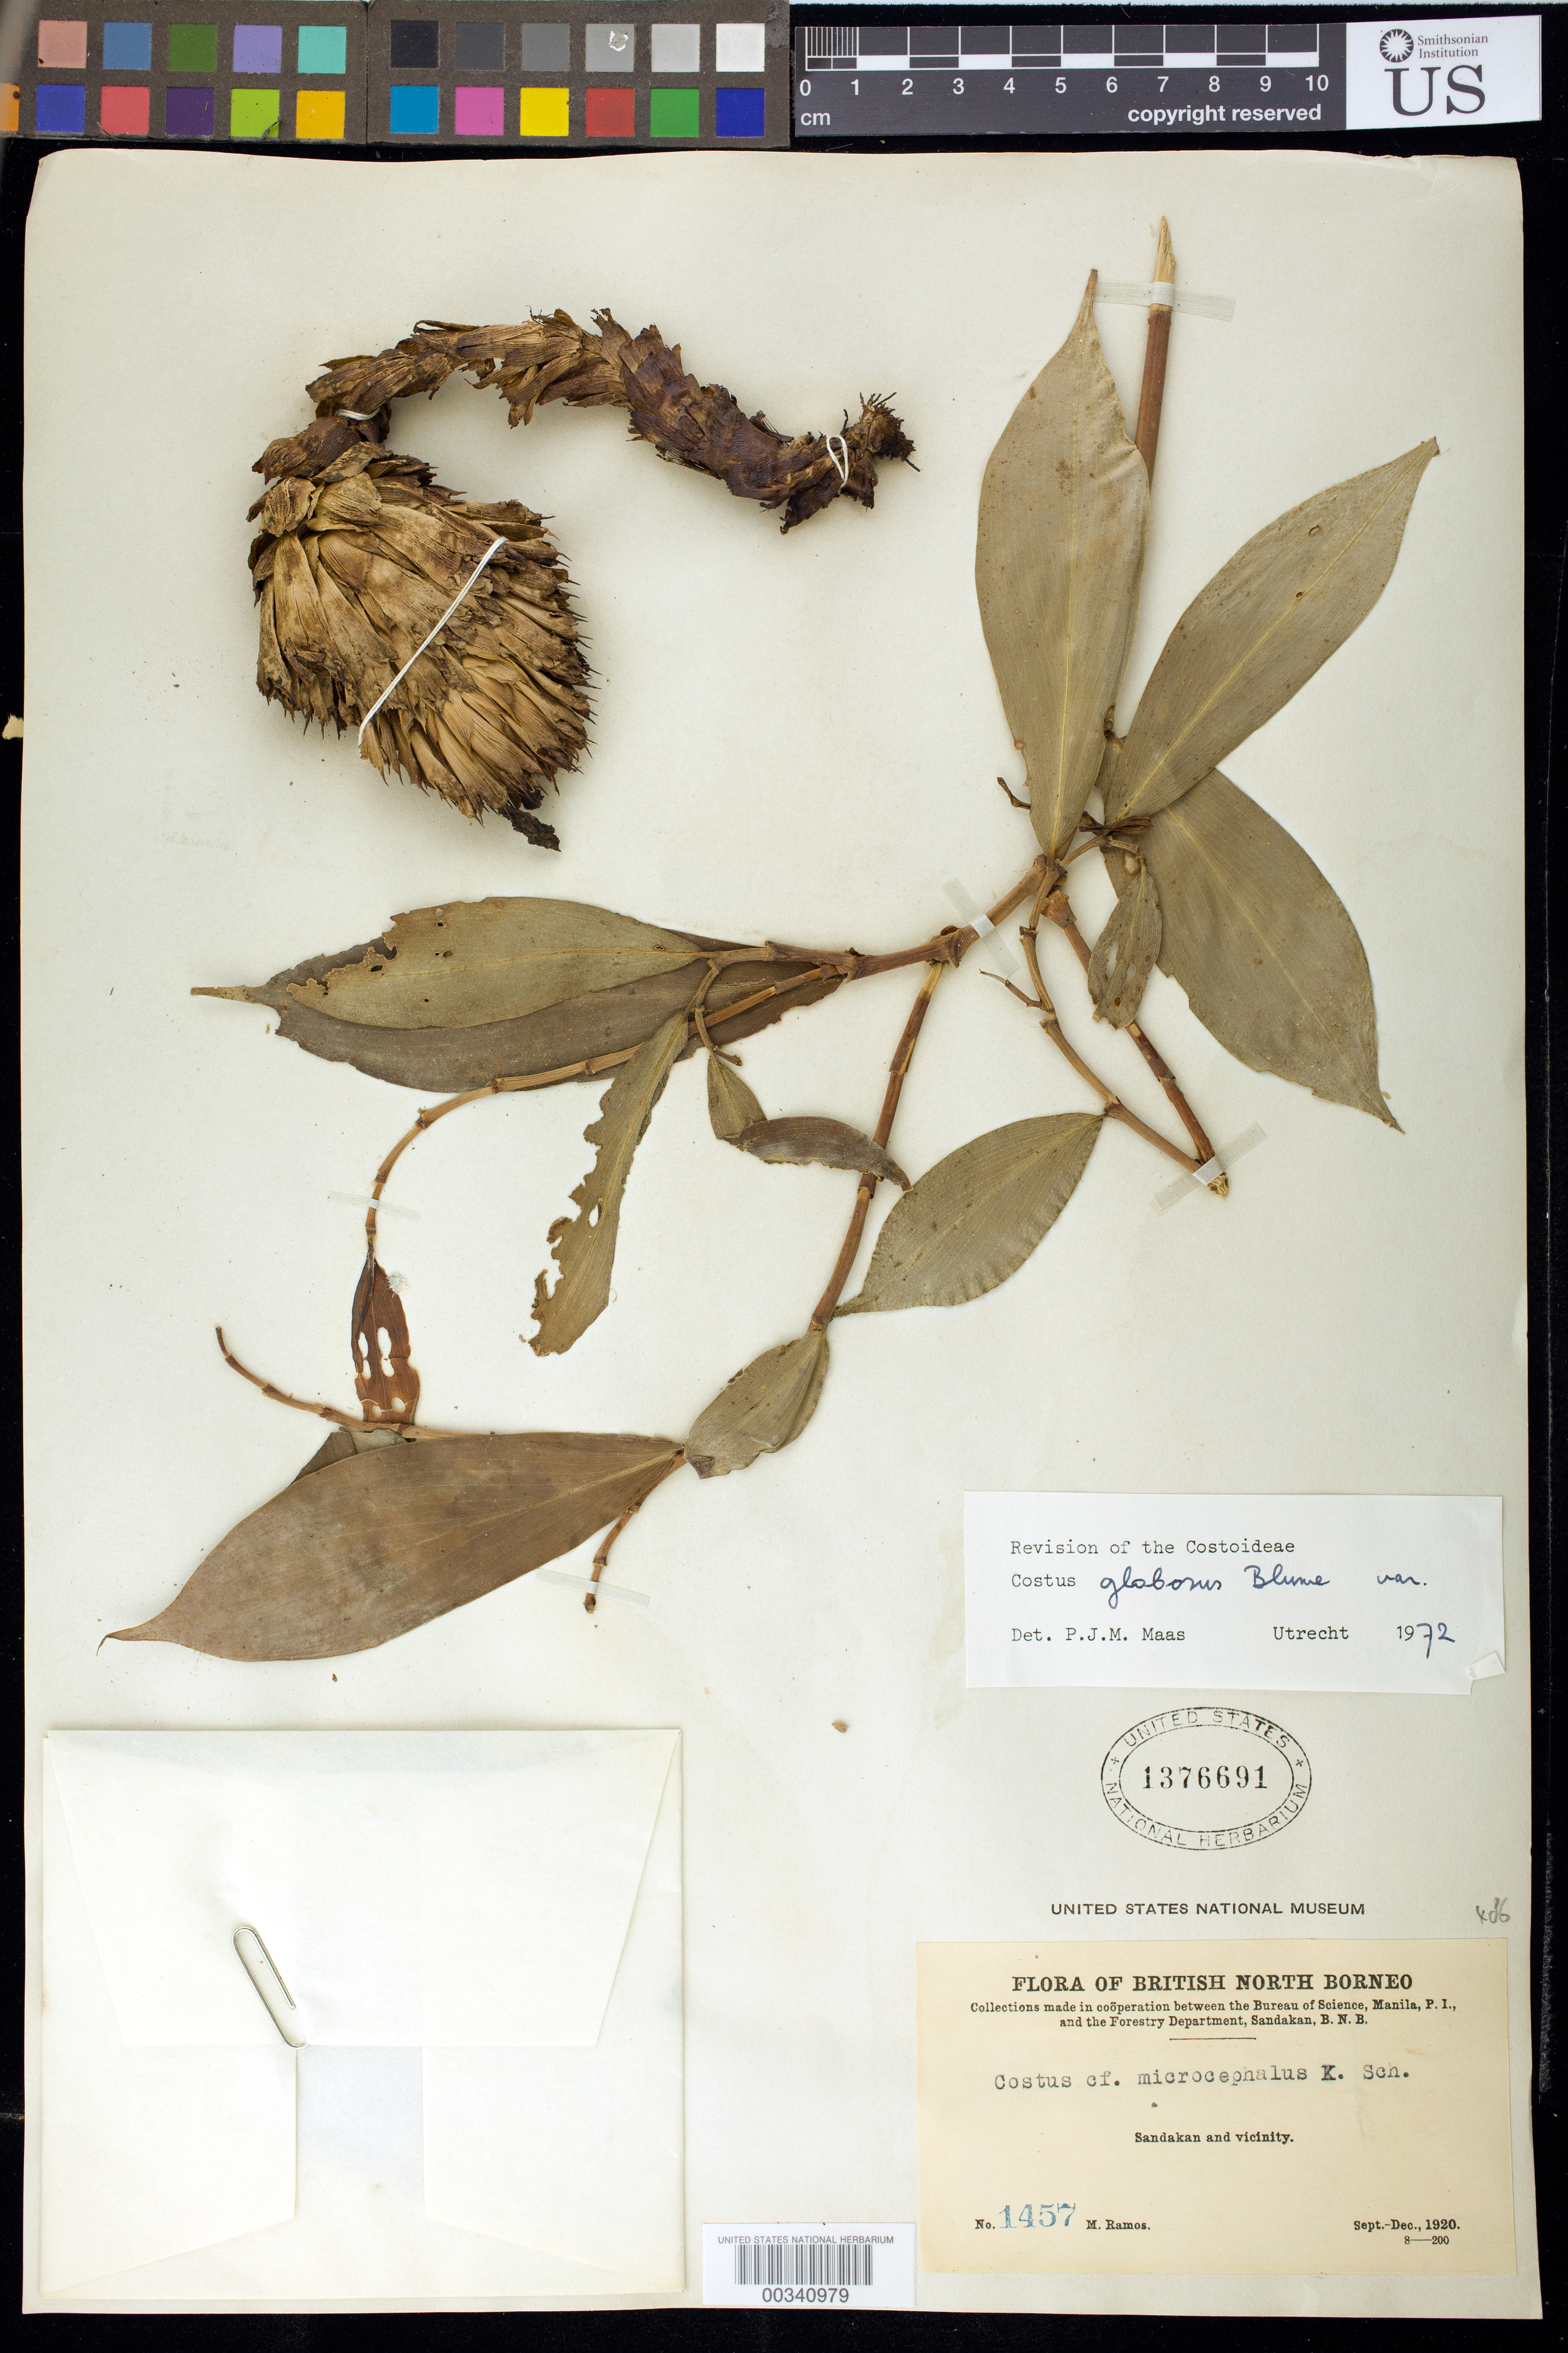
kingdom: Plantae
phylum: Tracheophyta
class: Liliopsida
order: Zingiberales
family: Costaceae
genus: Costus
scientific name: Costus globosus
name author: Blume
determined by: Maas, Paul J. M.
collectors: M. Ramos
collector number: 1457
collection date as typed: Sep 1920 to -- Dec 1920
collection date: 1920-09/1920-12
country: Malaysia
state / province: Sabah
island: Borneo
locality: Sandakan and vicinity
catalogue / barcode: US 1376691